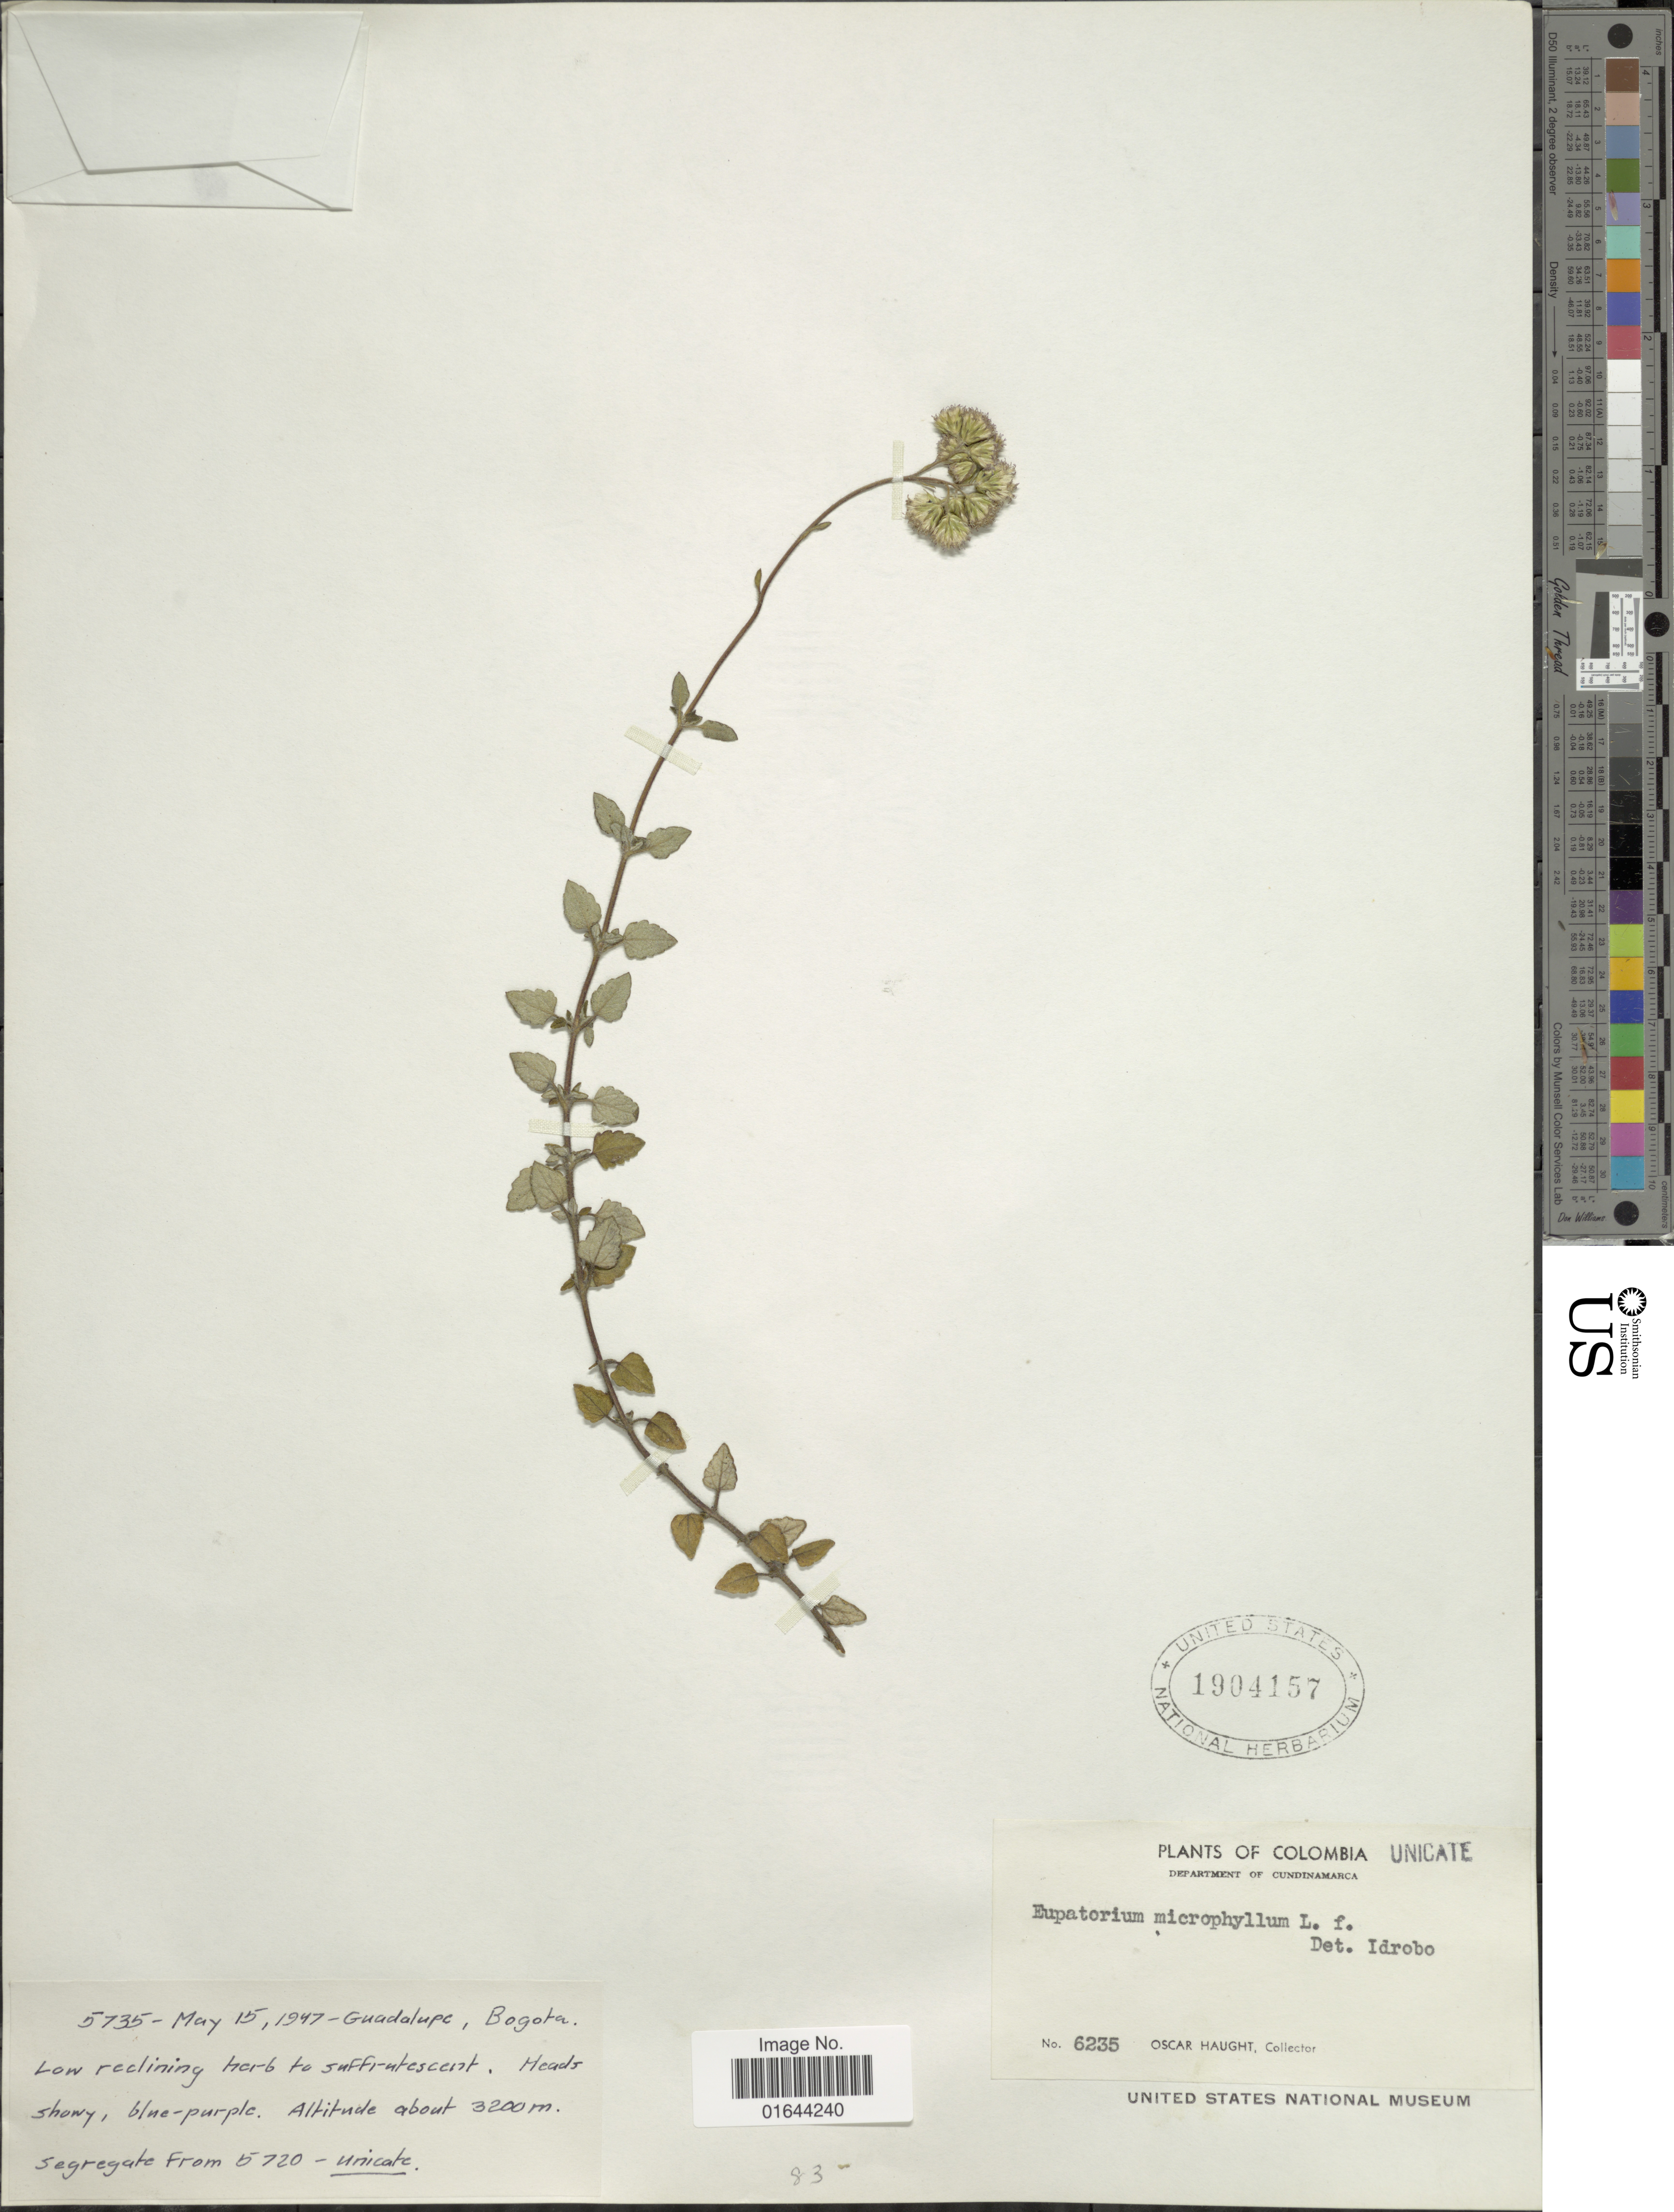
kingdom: Plantae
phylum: Tracheophyta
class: Magnoliopsida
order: Asterales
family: Asteraceae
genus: Lourteigia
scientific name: Lourteigia microphylla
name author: (L. f.) R.M. King & H. Rob.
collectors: O. Haught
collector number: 6235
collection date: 1947-05-15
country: Colombia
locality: Guadalupe, Bogota. Department of Cundinamarca.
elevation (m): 3200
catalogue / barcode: US 1904157